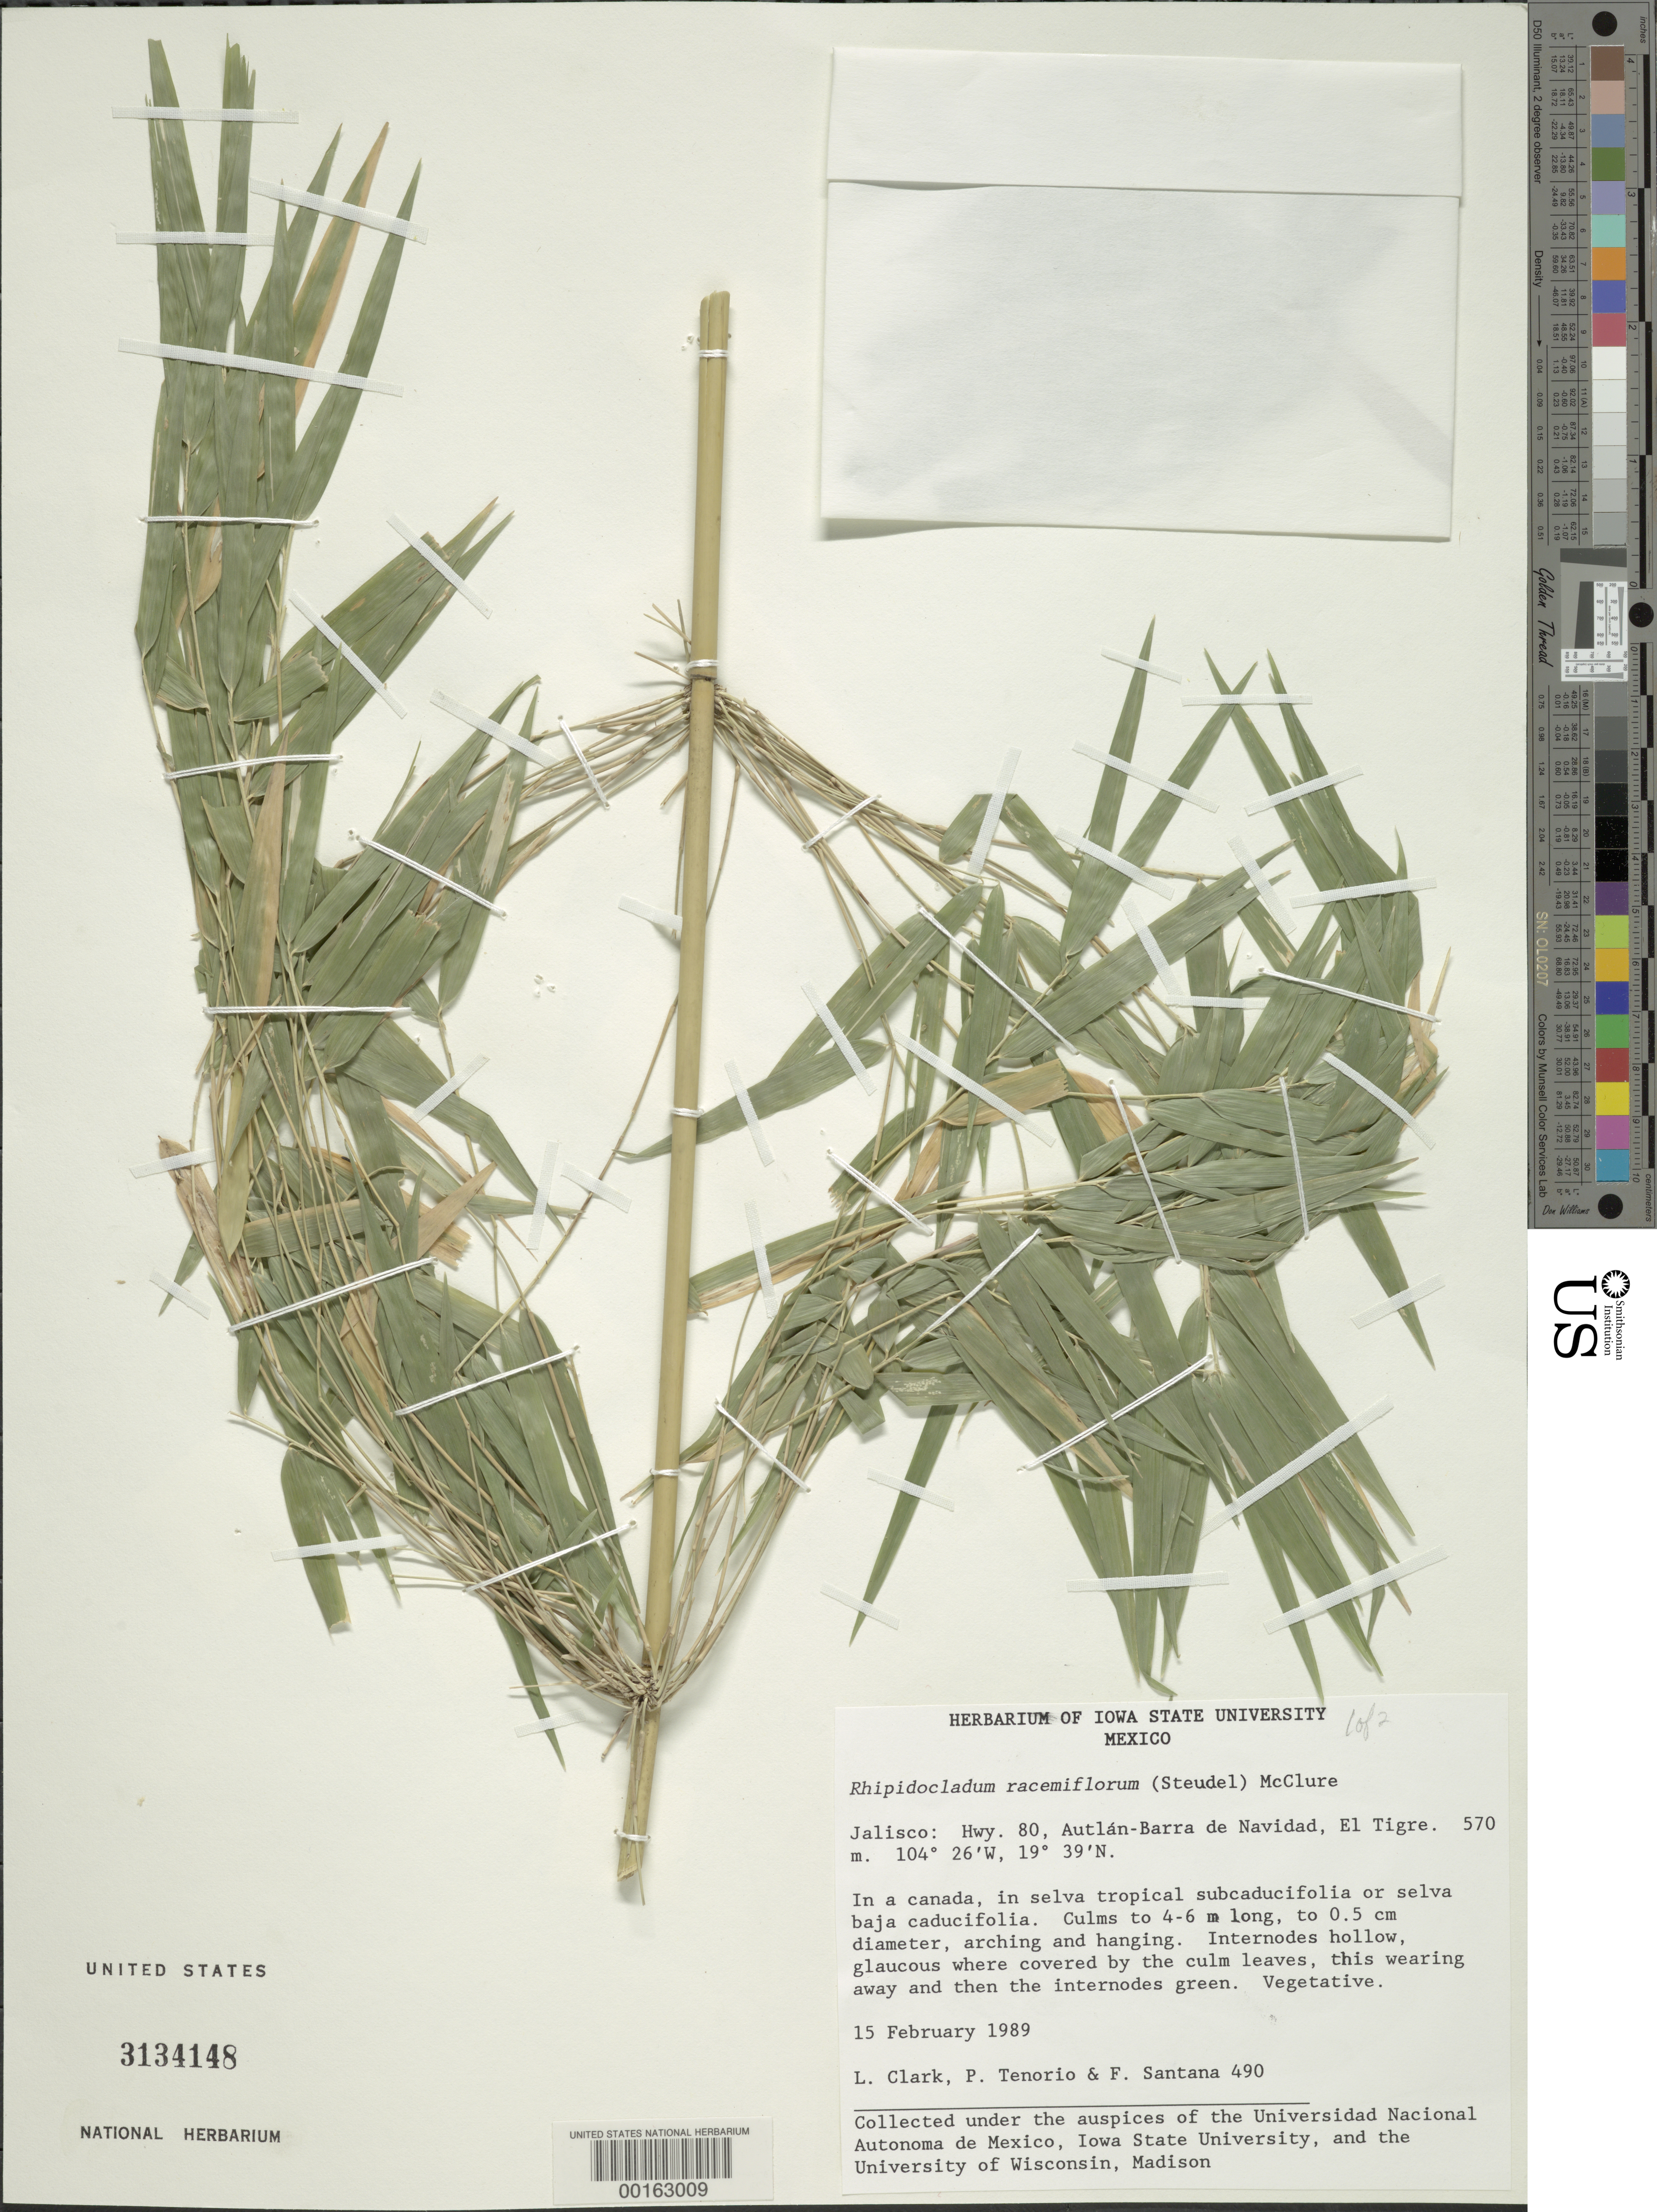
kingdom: Plantae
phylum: Tracheophyta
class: Liliopsida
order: Poales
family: Poaceae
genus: Rhipidocladum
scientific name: Rhipidocladum racemiflorum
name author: (Steud.) McClure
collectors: L. G. Clark, P. Tenorio L. & F. Santana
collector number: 490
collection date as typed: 15 Feb 1989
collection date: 1989-02-15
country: Mexico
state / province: Jalisco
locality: Hwy 80, Autlán - Barra de Navidad, El Tigre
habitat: In a canada, in selva tropical subcaducifolia or selva baja caducifolia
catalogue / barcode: US 3134148